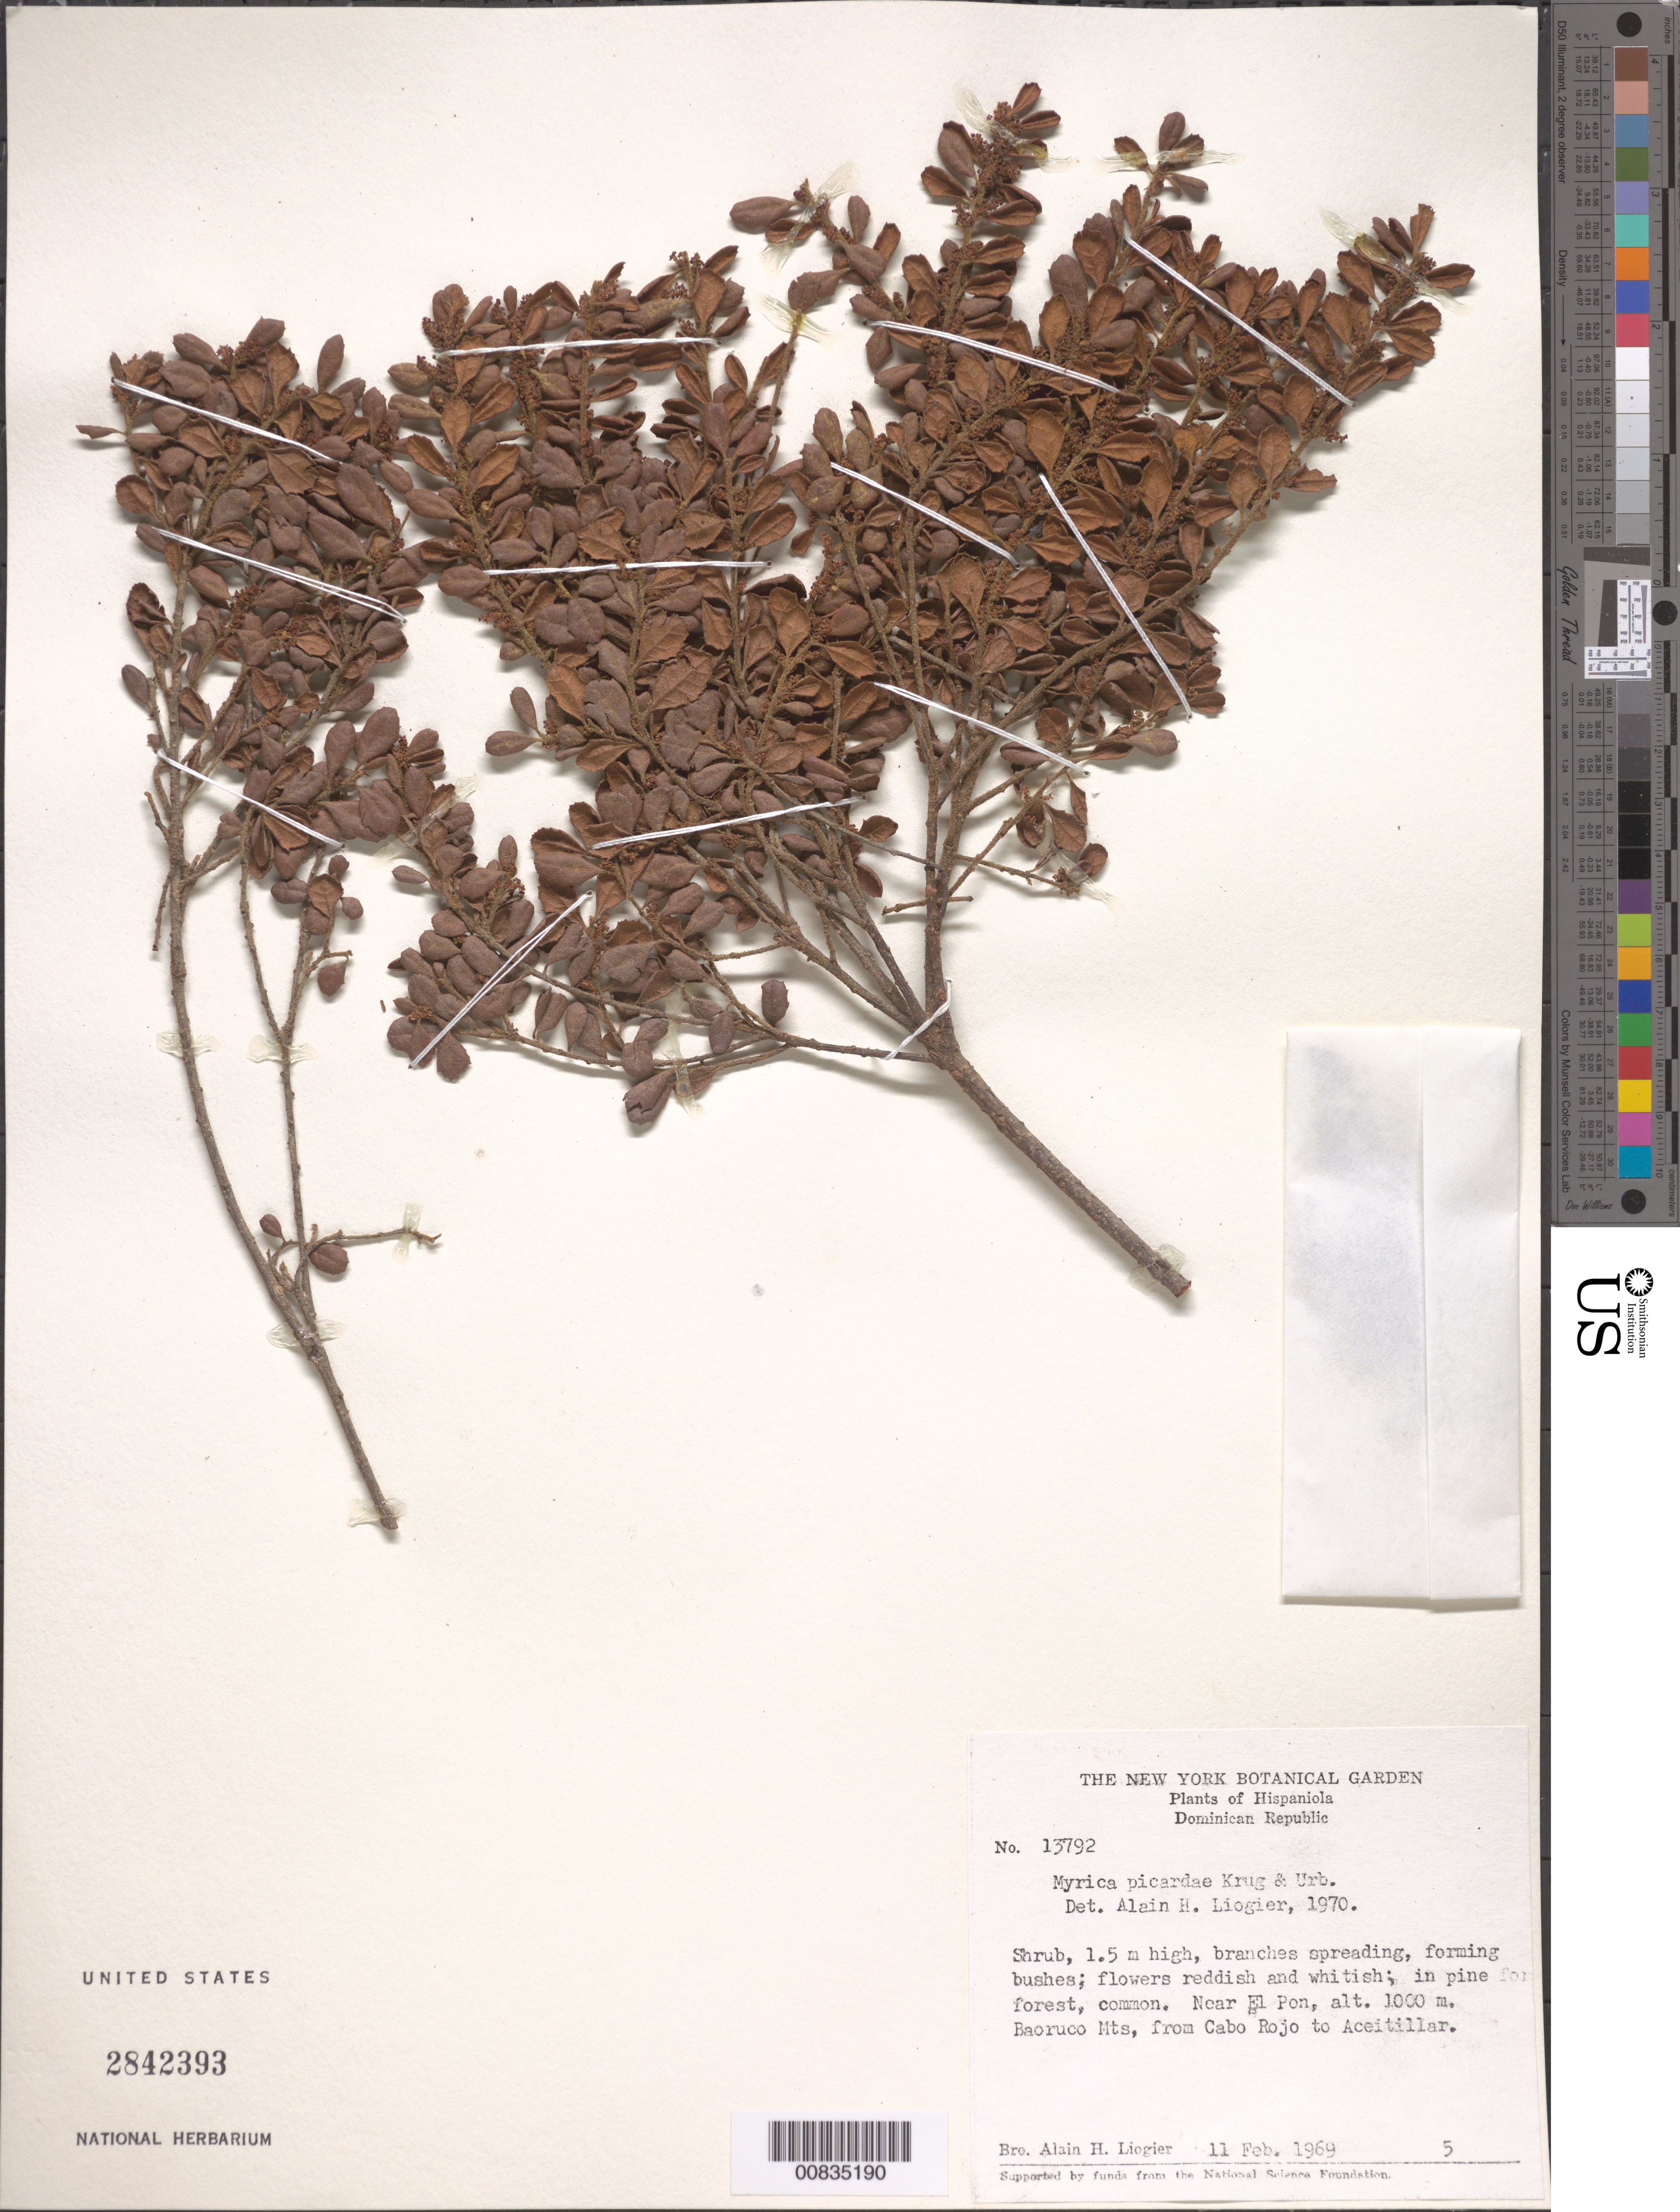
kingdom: Plantae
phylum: Tracheophyta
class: Magnoliopsida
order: Fagales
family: Myricaceae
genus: Morella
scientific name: Morella picardae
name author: (Krug & Urb.) Wilbur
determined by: Strong, Mark T., (BOT), Smithsonian Institution - National Museum of Natural History (UNITED STATES)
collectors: A. H. Liogier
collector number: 13792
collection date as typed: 11 Feb 1969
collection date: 1969-02-11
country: Dominican Republic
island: Hispaniola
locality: Near El Pon, Baoruco Mts., from Cabo Rojo to Aceitillar.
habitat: In pine forest.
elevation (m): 1000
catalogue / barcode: US 2842393